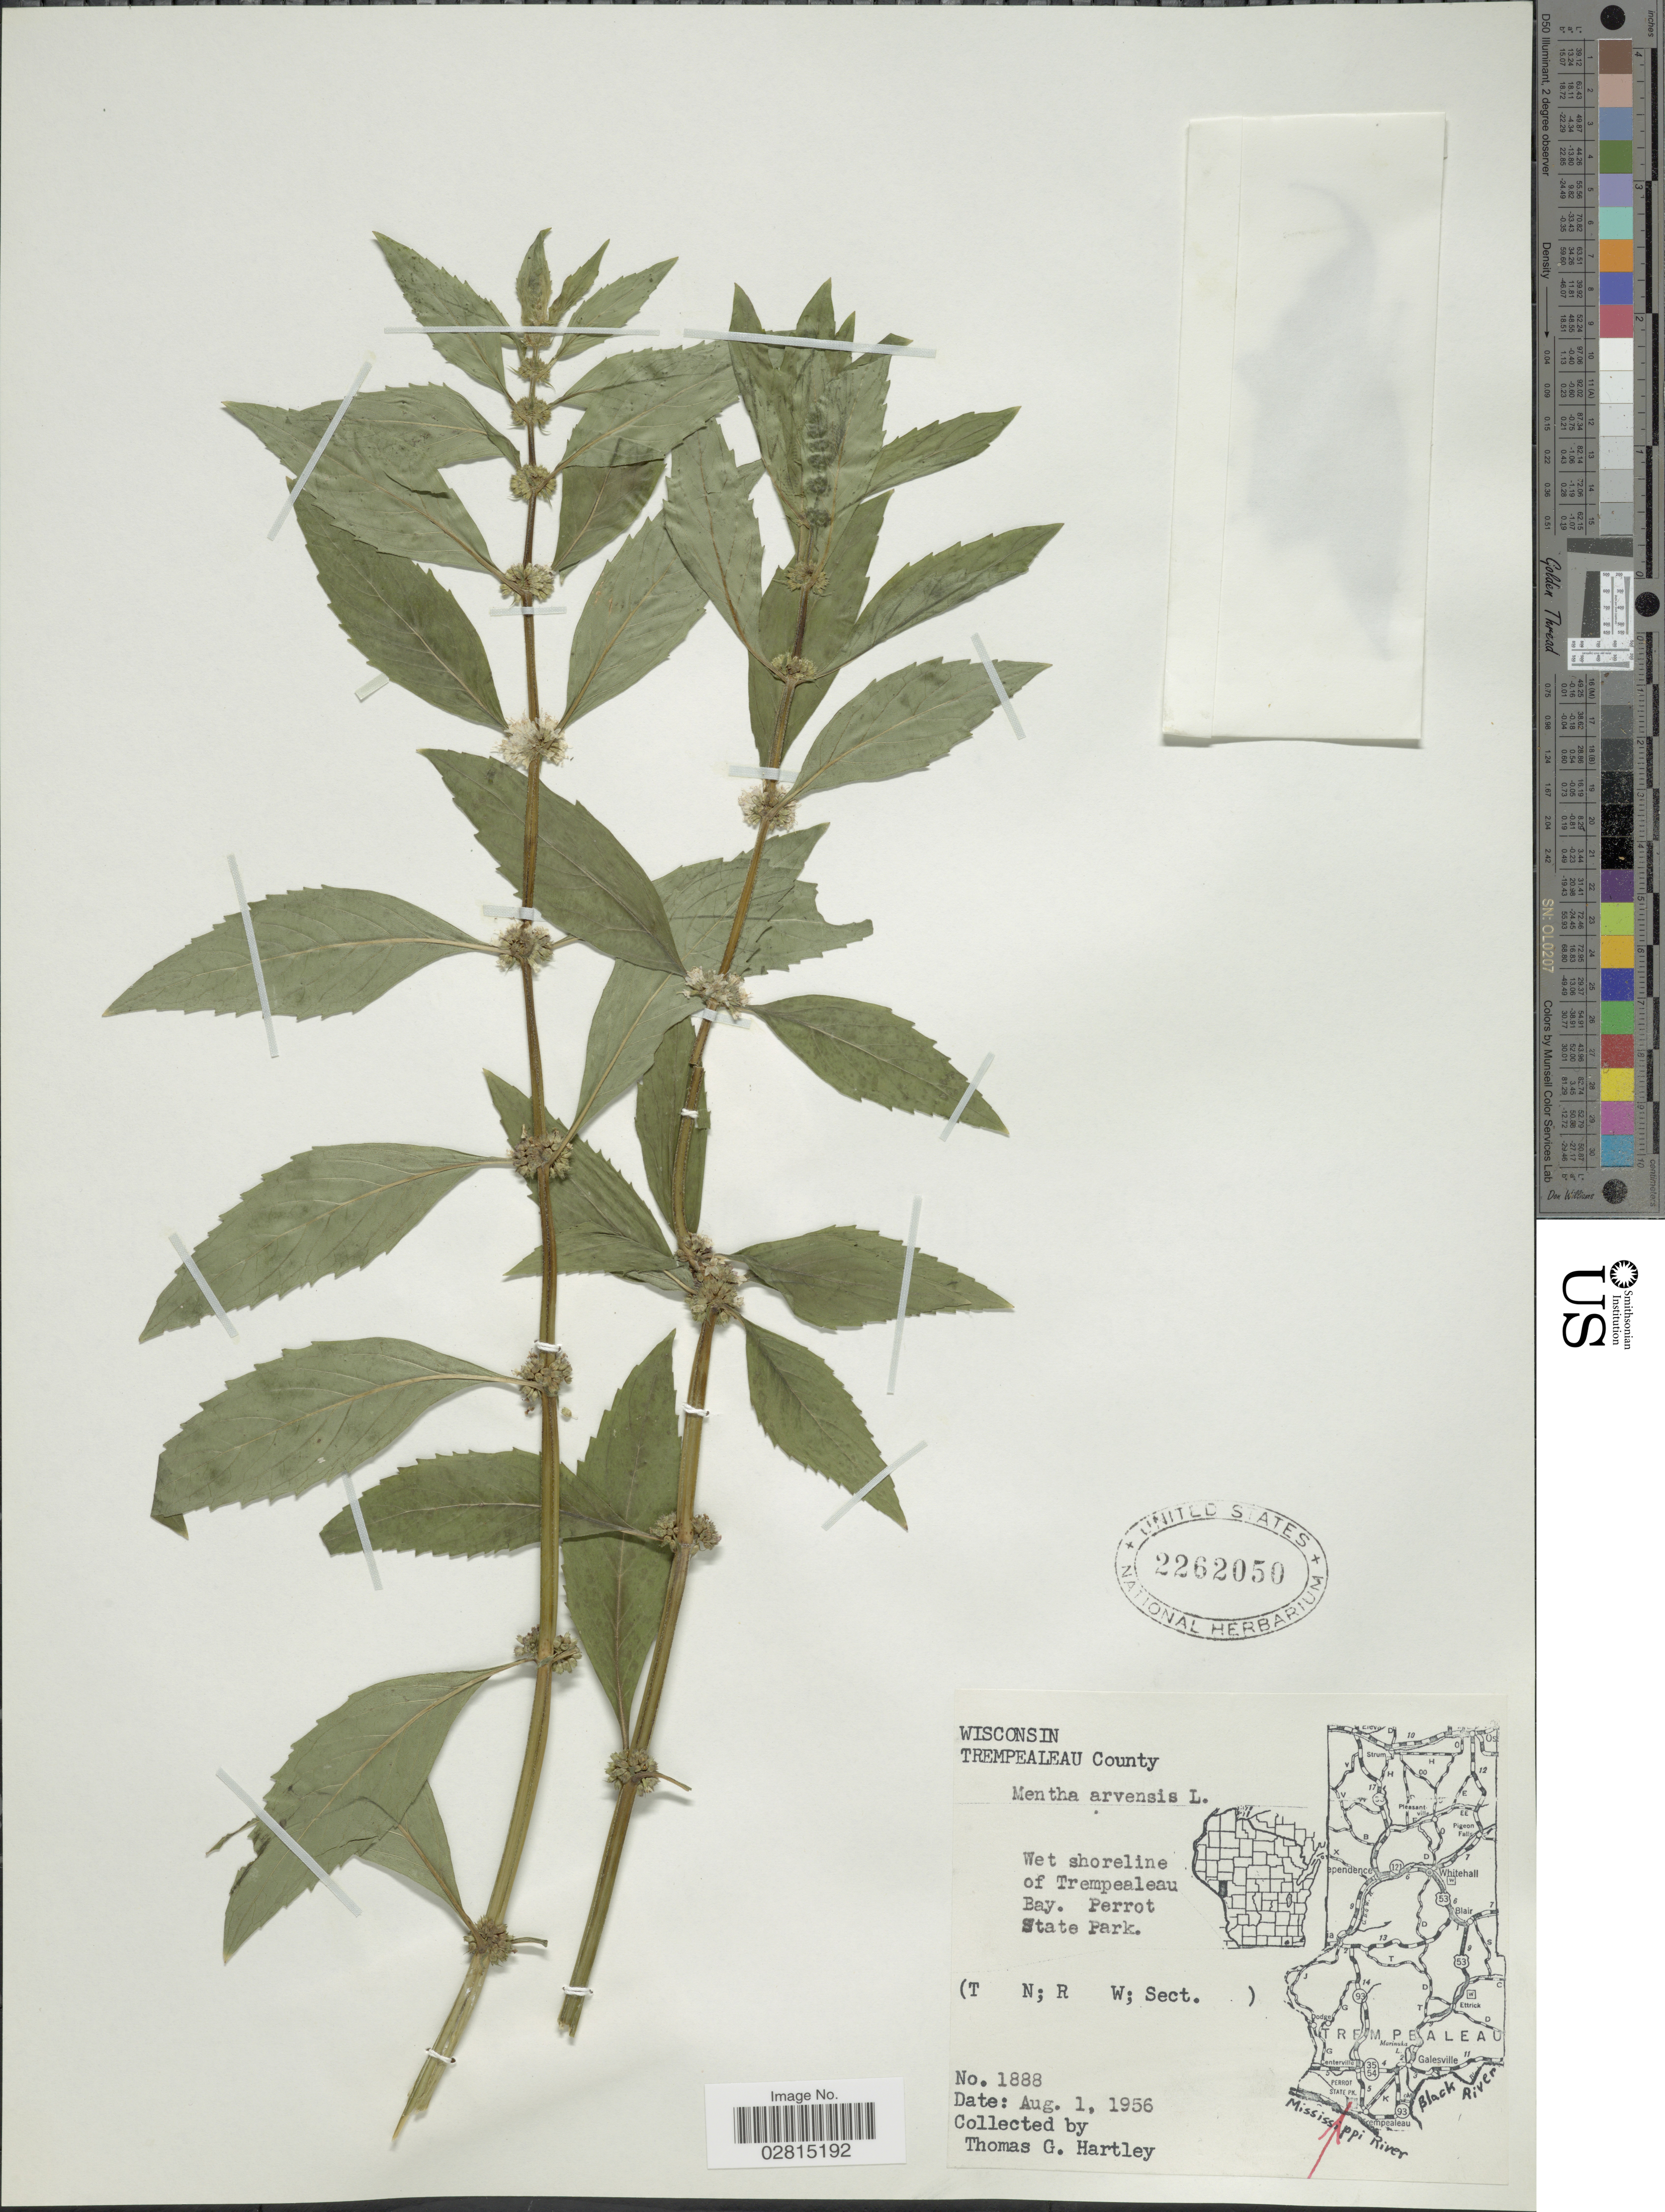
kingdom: Plantae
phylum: Tracheophyta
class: Magnoliopsida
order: Lamiales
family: Lamiaceae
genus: Mentha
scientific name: Mentha arvensis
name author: L.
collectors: T. G. Hartley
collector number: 1888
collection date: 1956-08-01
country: United States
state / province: Wisconsin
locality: Trempealeau County, shoreline of Trempealeau Bay, Perrot State Park.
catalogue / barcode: US 2262050